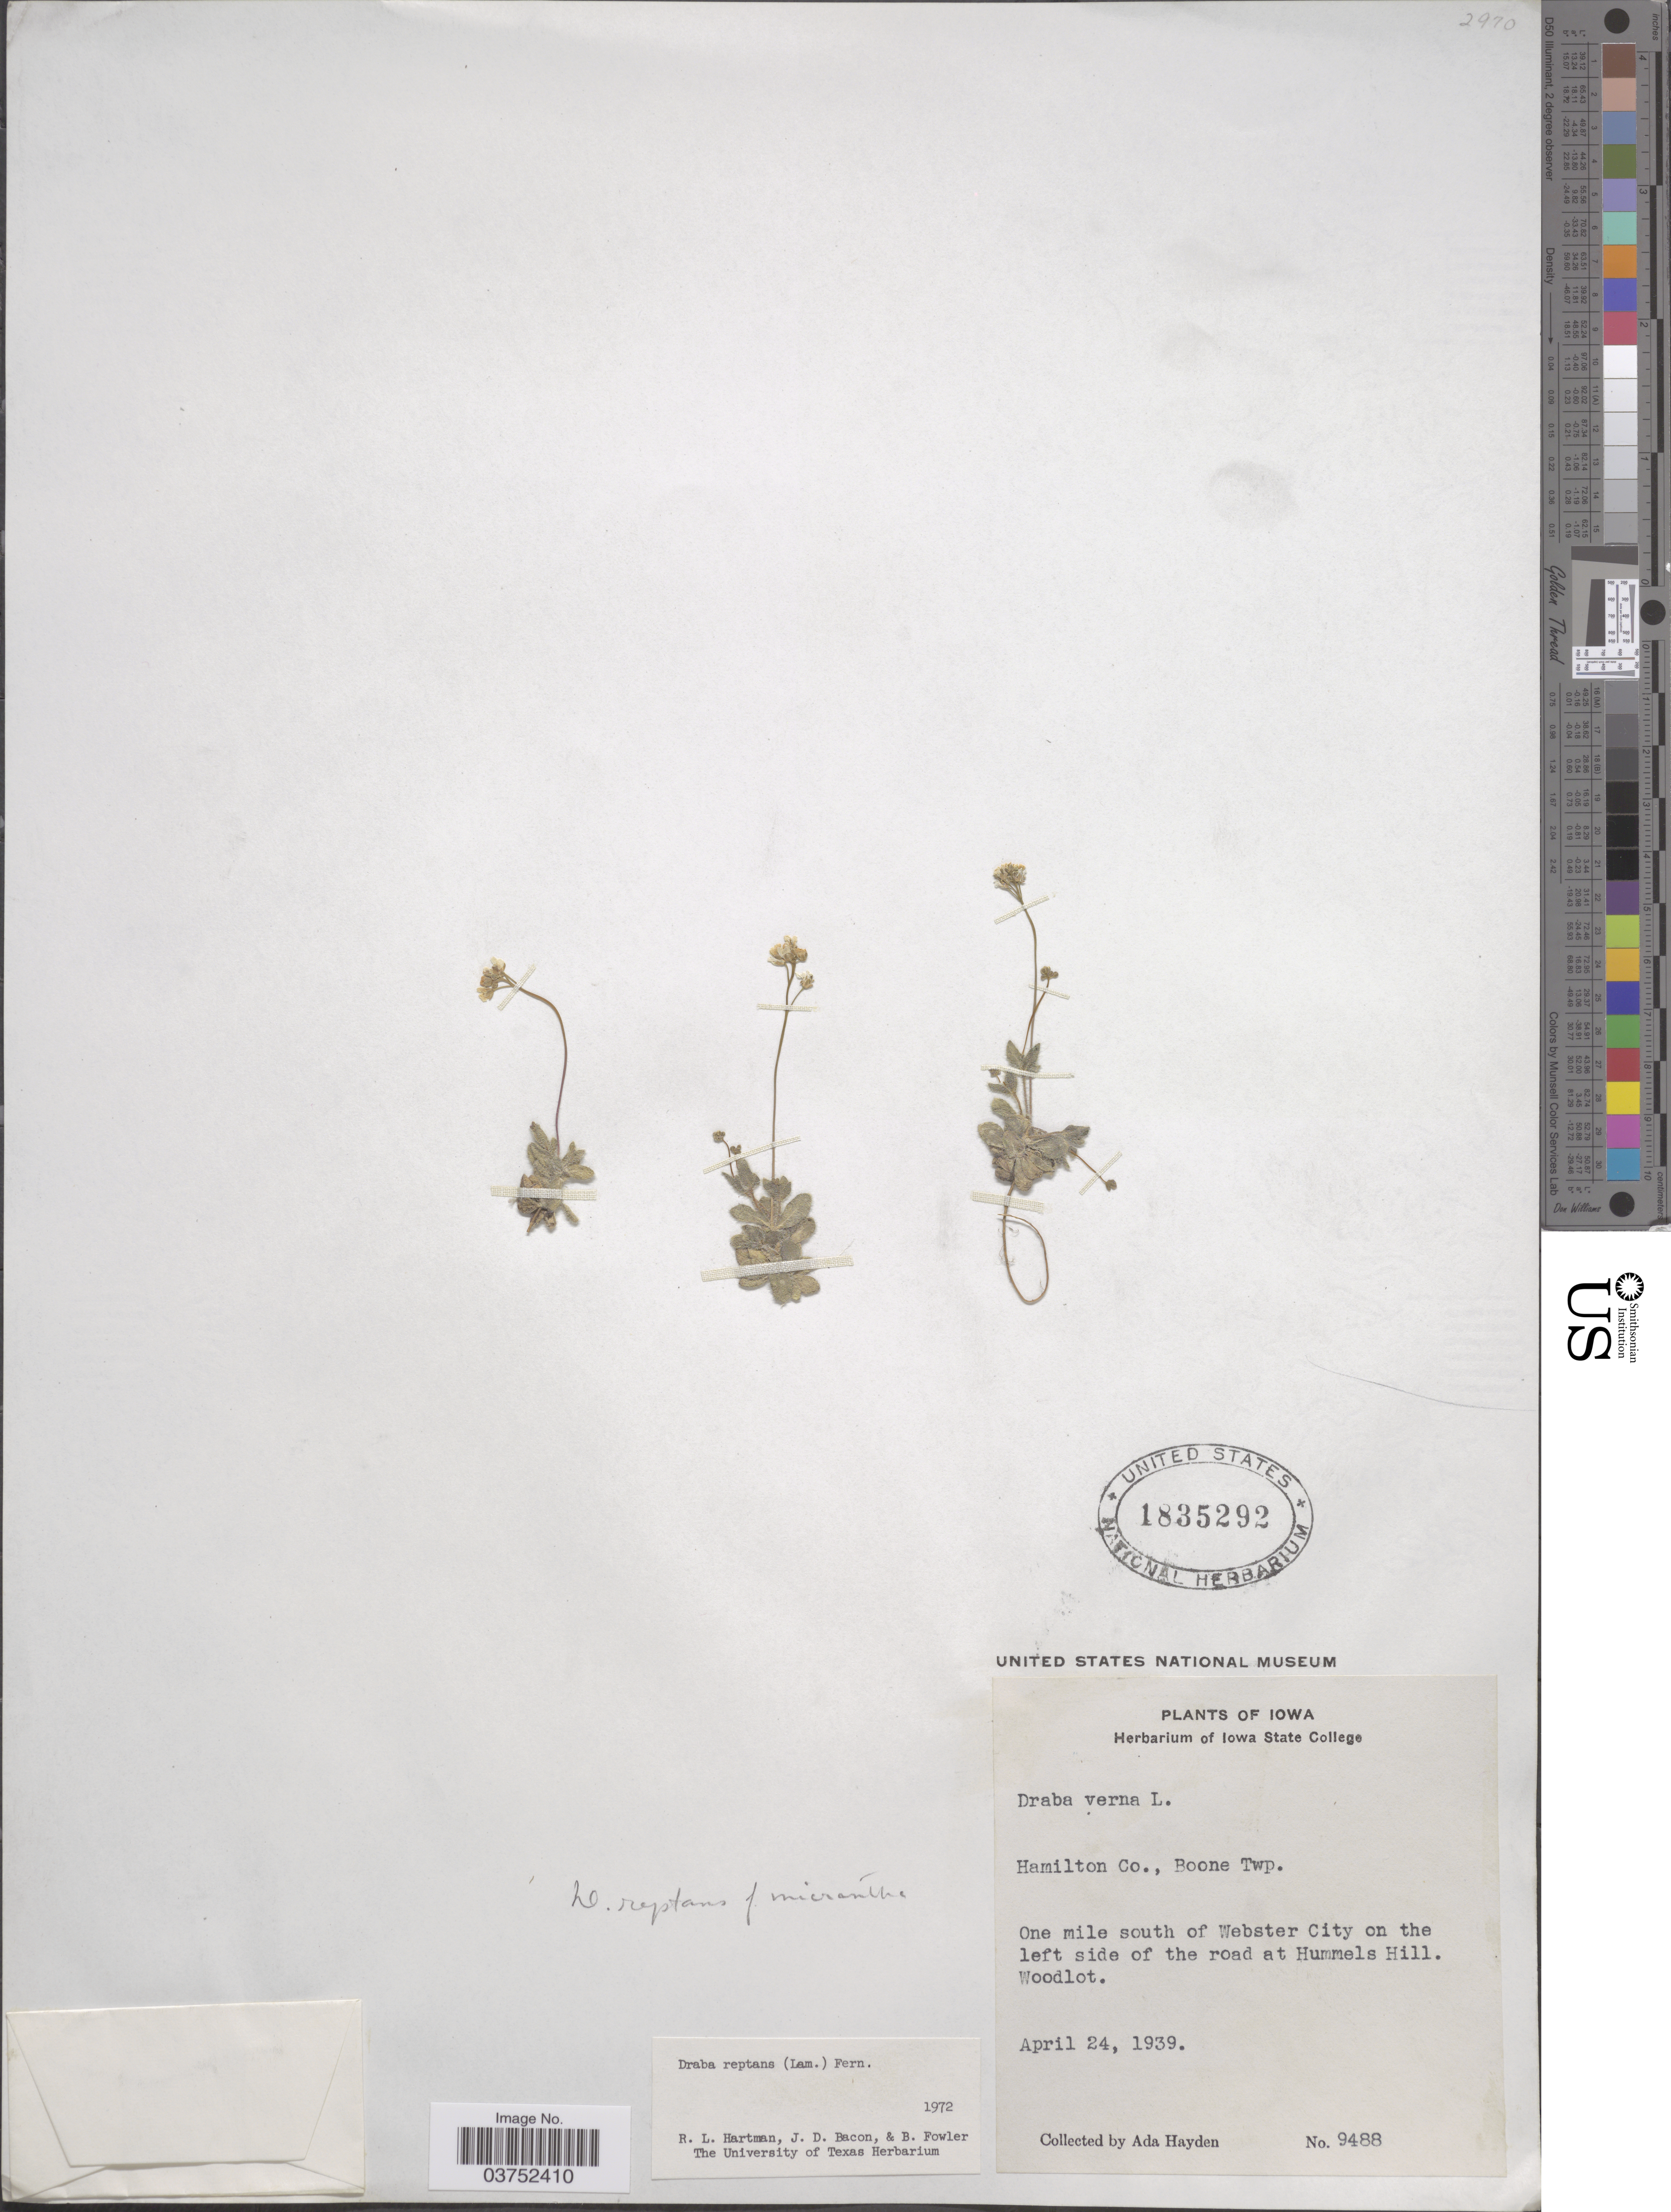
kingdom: Plantae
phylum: Tracheophyta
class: Magnoliopsida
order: Brassicales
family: Brassicaceae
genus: Draba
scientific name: Draba reptans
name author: (Lam.) Fernald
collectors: Ada Hayden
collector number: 9488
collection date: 1939-04-24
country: United States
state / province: Iowa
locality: Hamilton Co., Boone Twp. One mile south of Webster City on the left side of the road at Hummels Hill. Woodlot.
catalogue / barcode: US 1835292